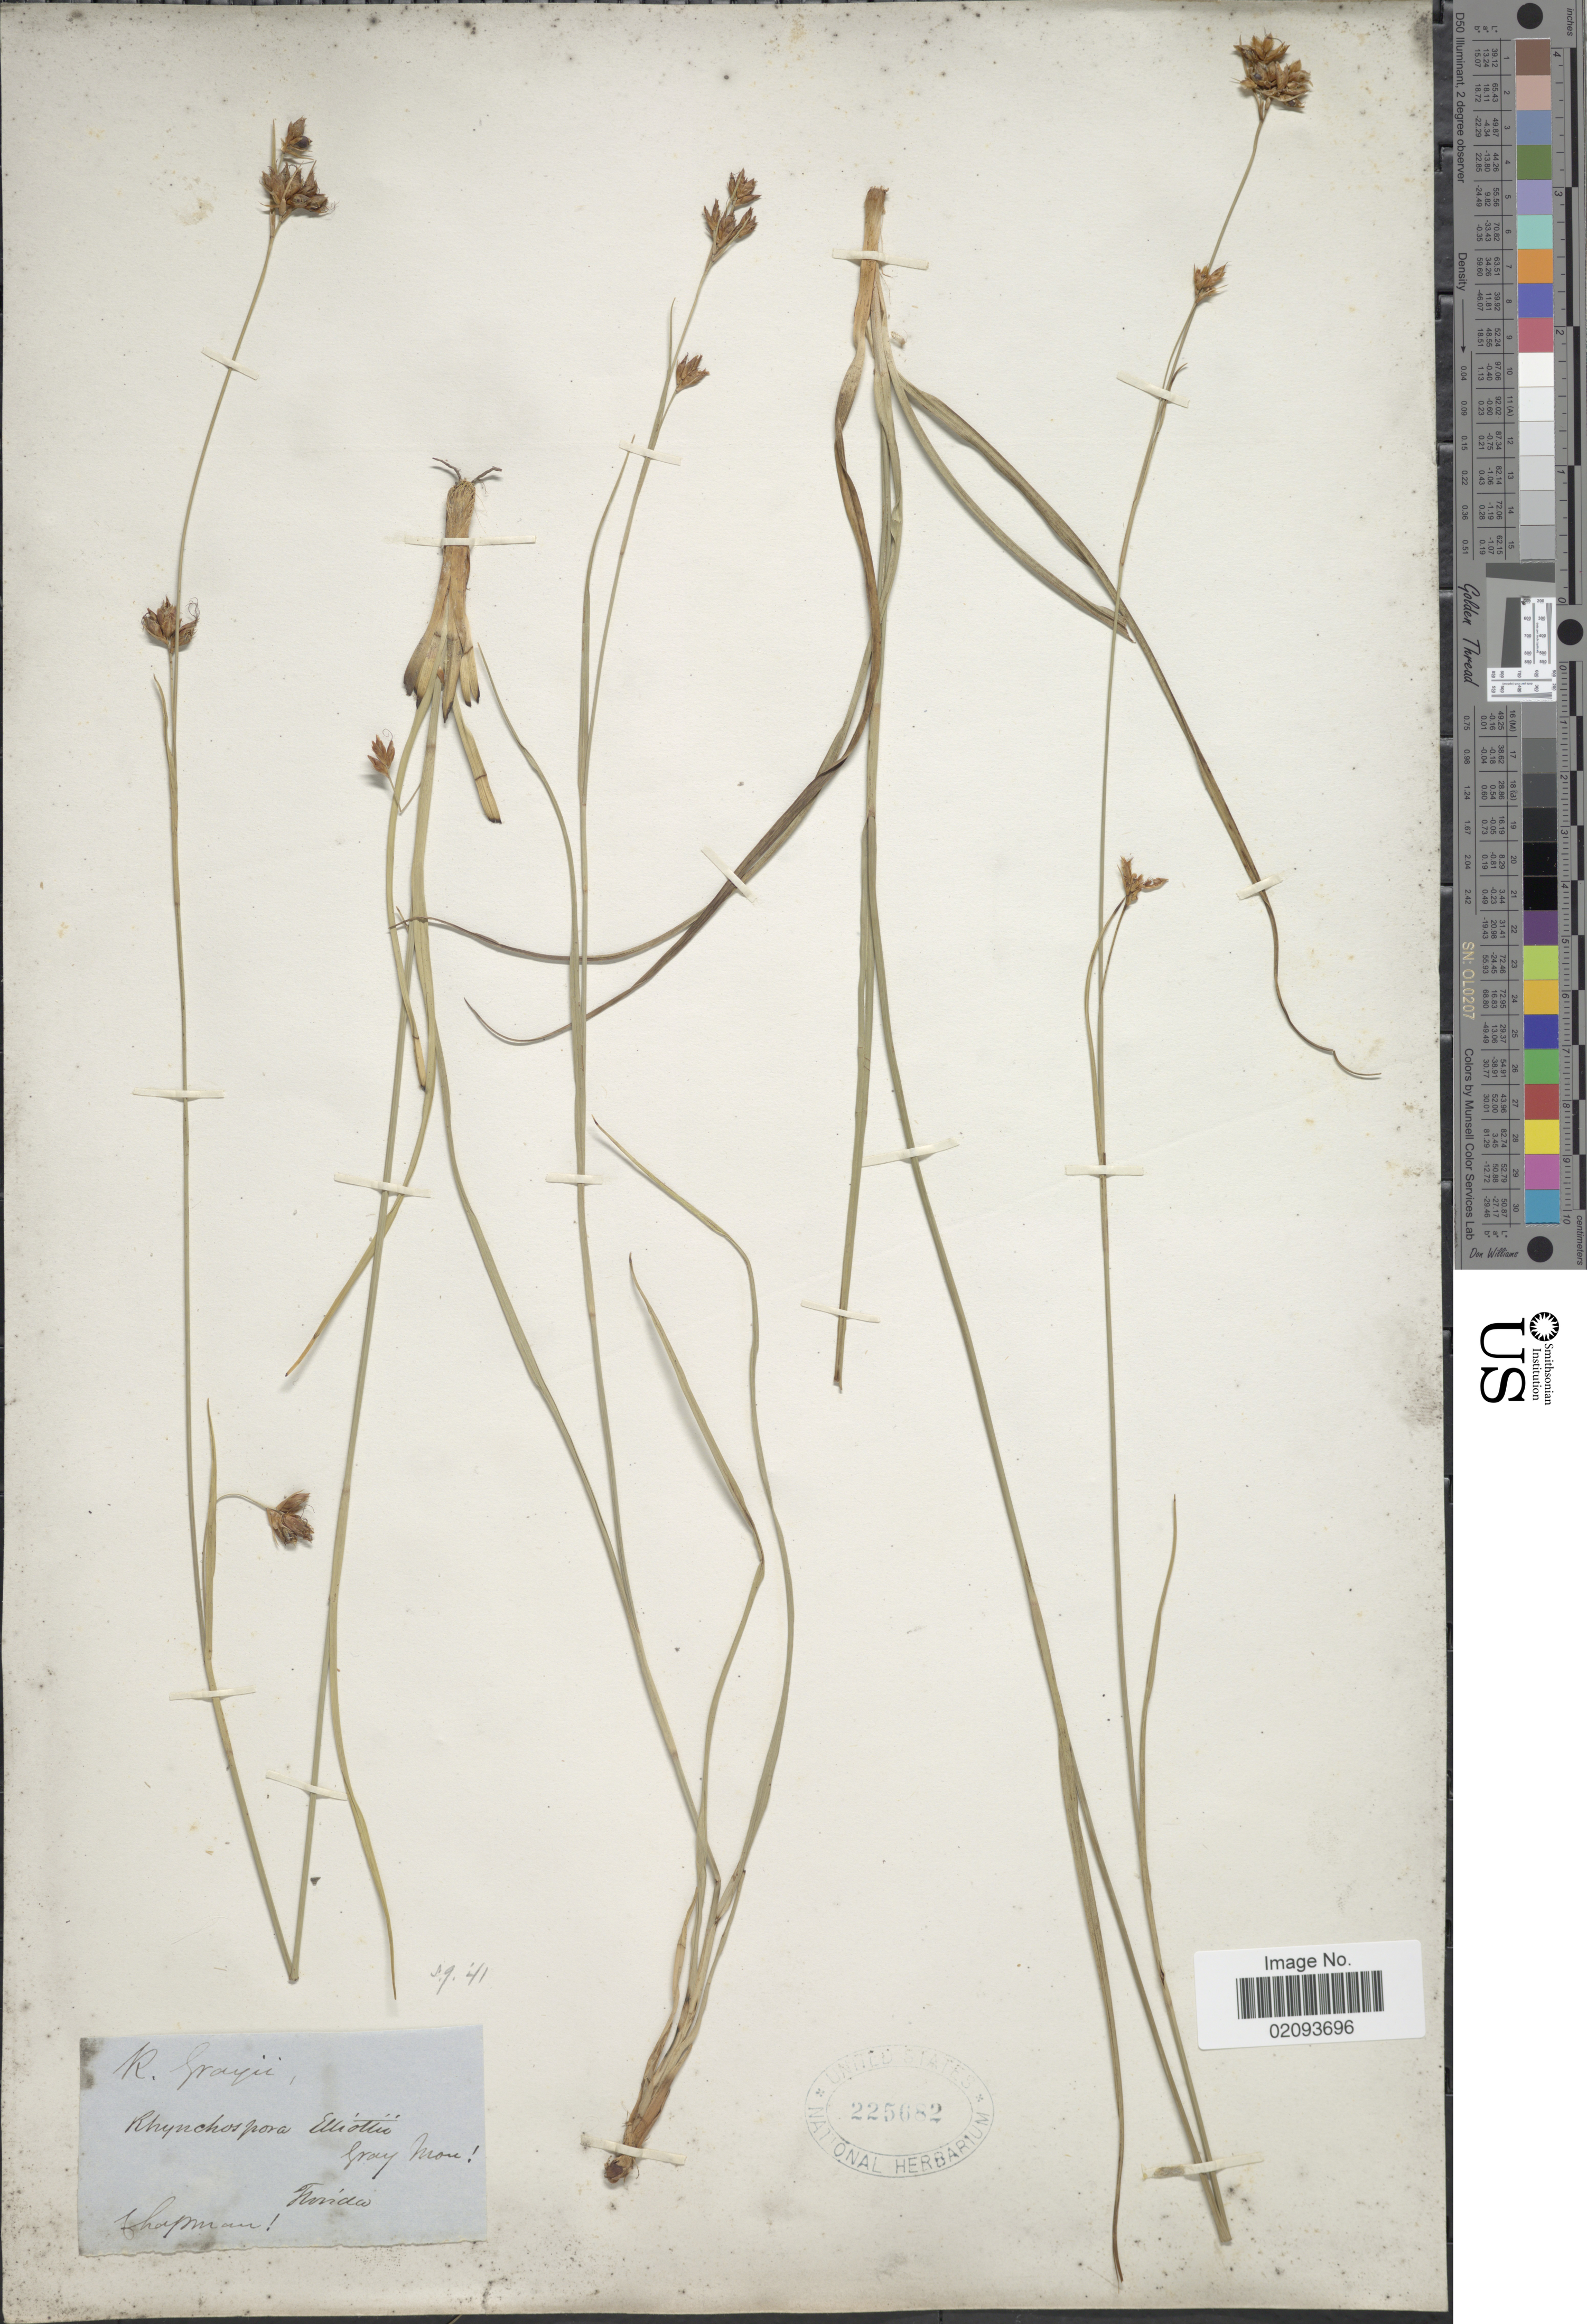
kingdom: Plantae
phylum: Tracheophyta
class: Liliopsida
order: Poales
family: Cyperaceae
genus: Rhynchospora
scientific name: Rhynchospora grayi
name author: Kunth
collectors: A. Chapman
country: United States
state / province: Florida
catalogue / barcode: US 225682